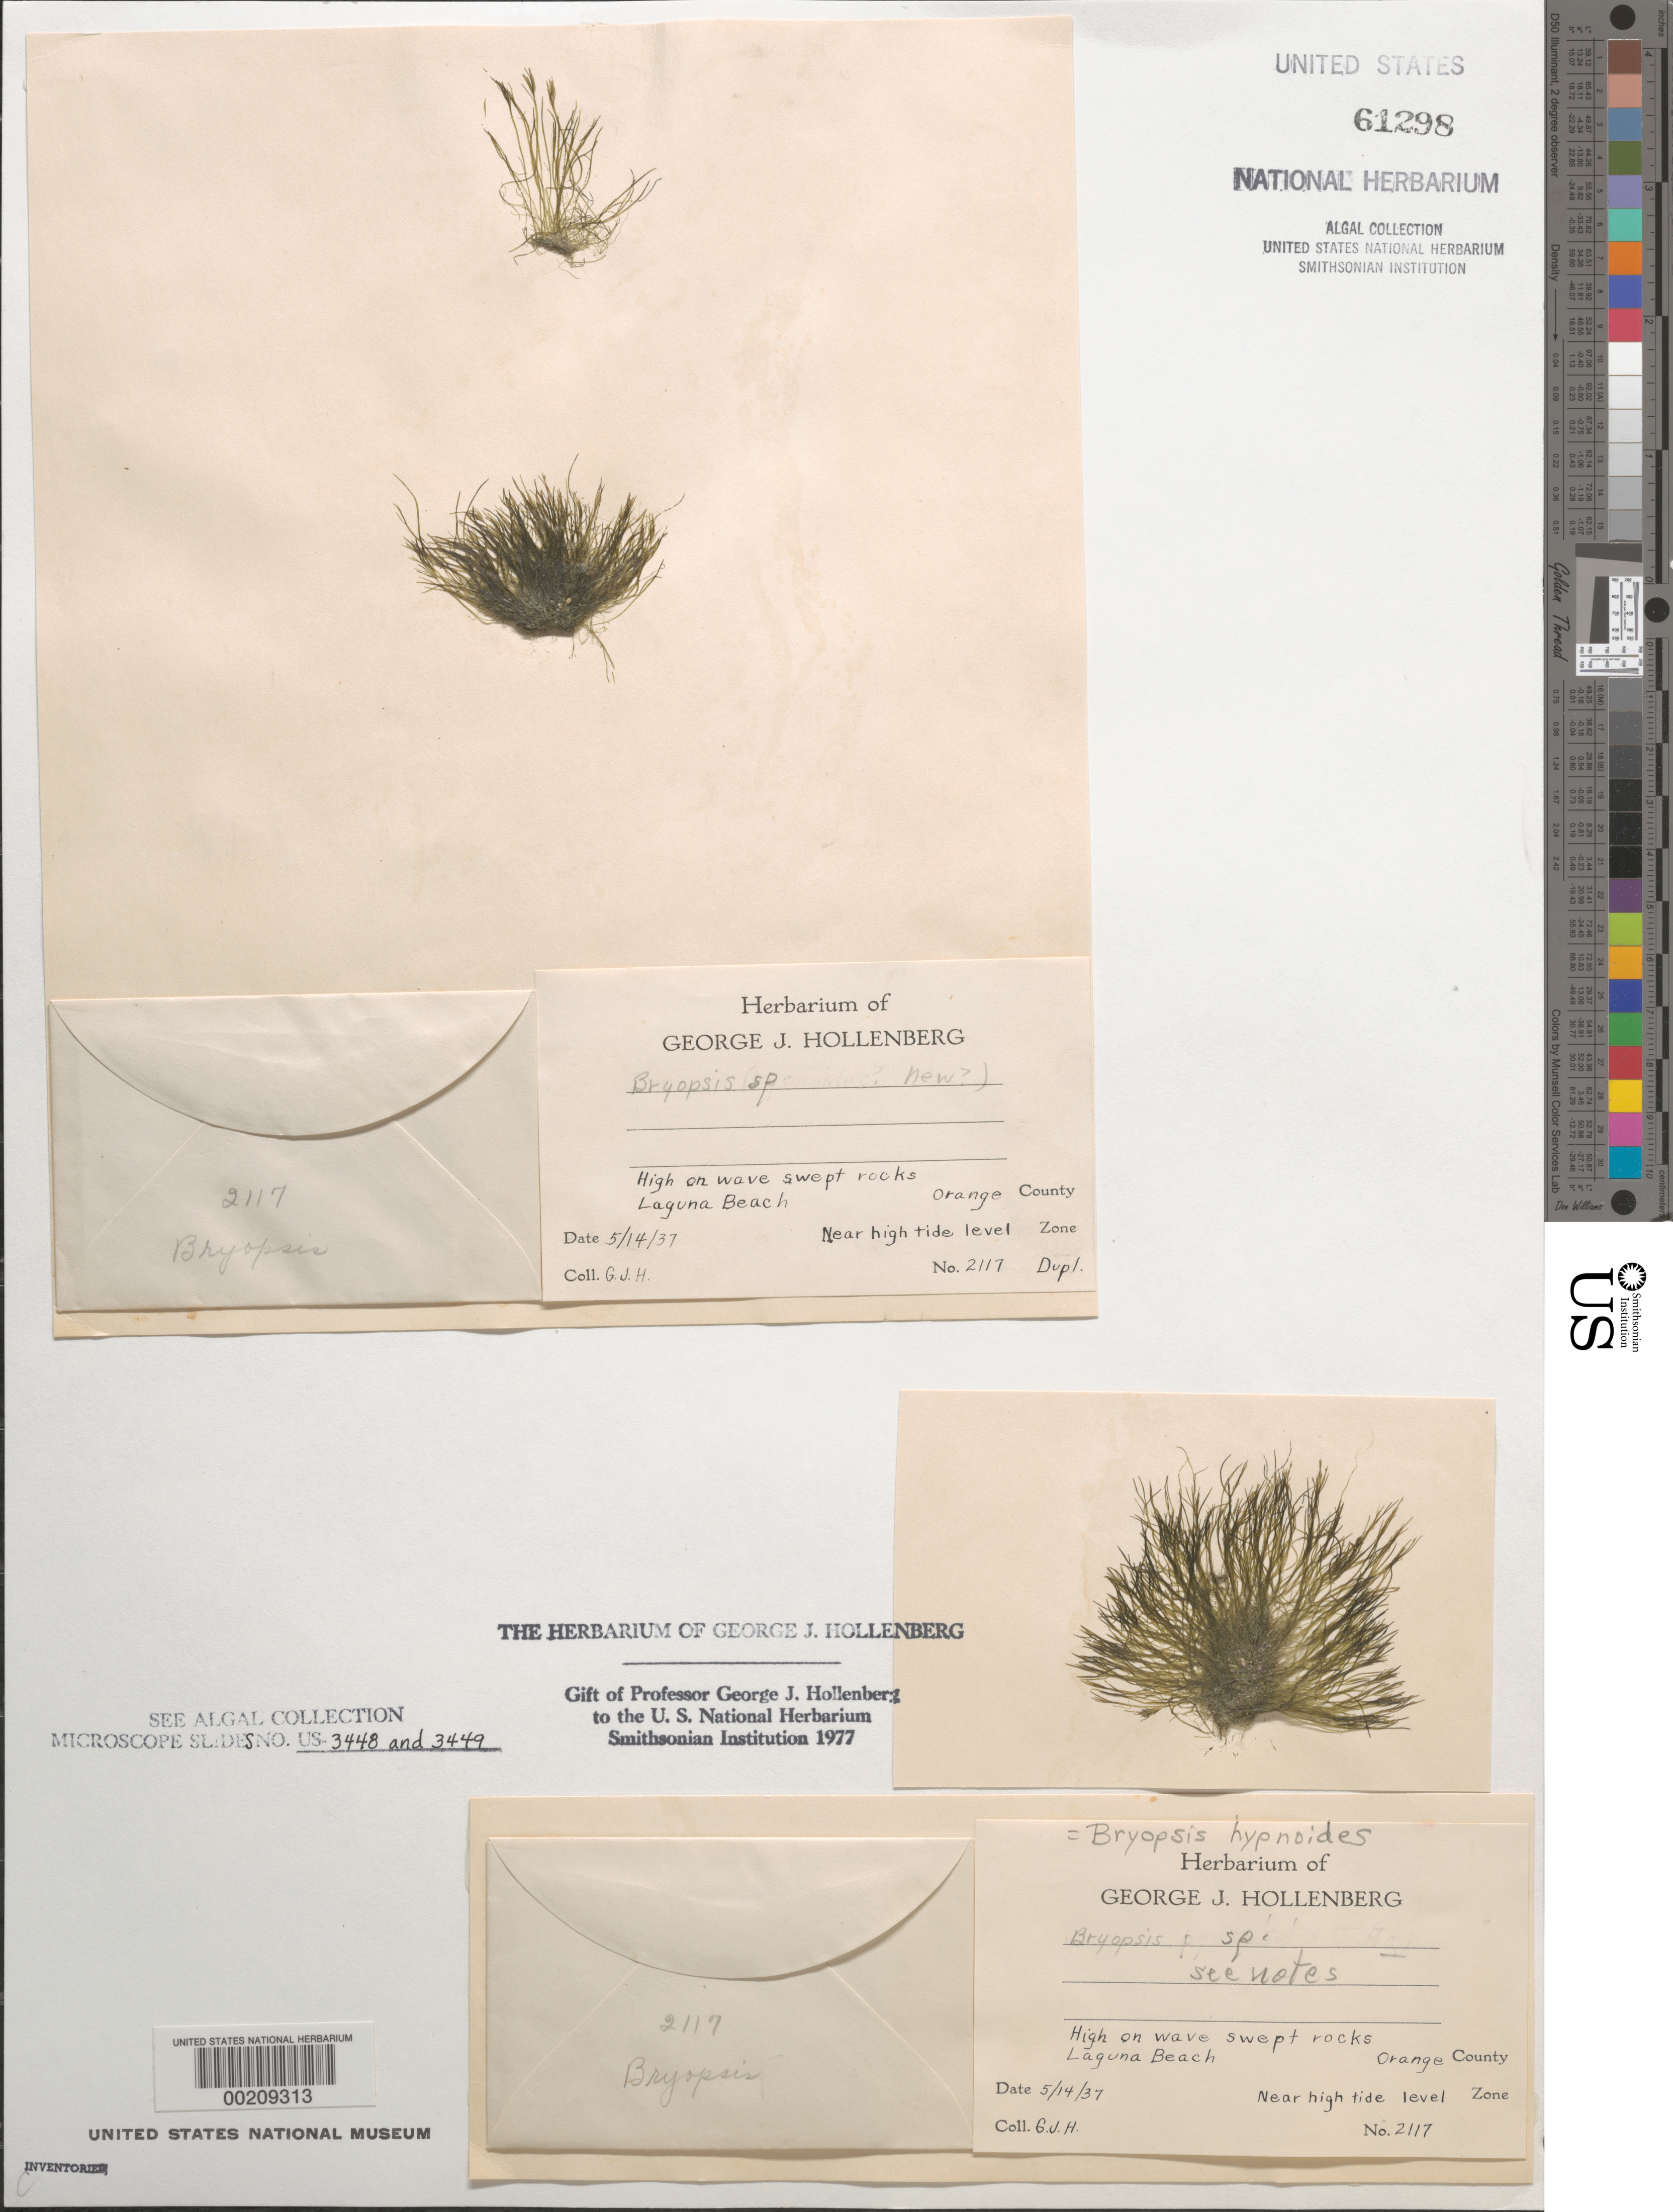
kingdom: Plantae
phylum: Chlorophyta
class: Ulvophyceae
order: Bryopsidales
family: Bryopsidaceae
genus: Bryopsis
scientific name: Bryopsis hypnoides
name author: J.V.Lamouroux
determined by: Hollenberg, George J.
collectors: G. Hollenberg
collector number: GJH 2117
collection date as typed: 14 May 1937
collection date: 1937-05-14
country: United States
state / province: California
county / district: Orange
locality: Laguna Beach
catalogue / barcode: US 61298